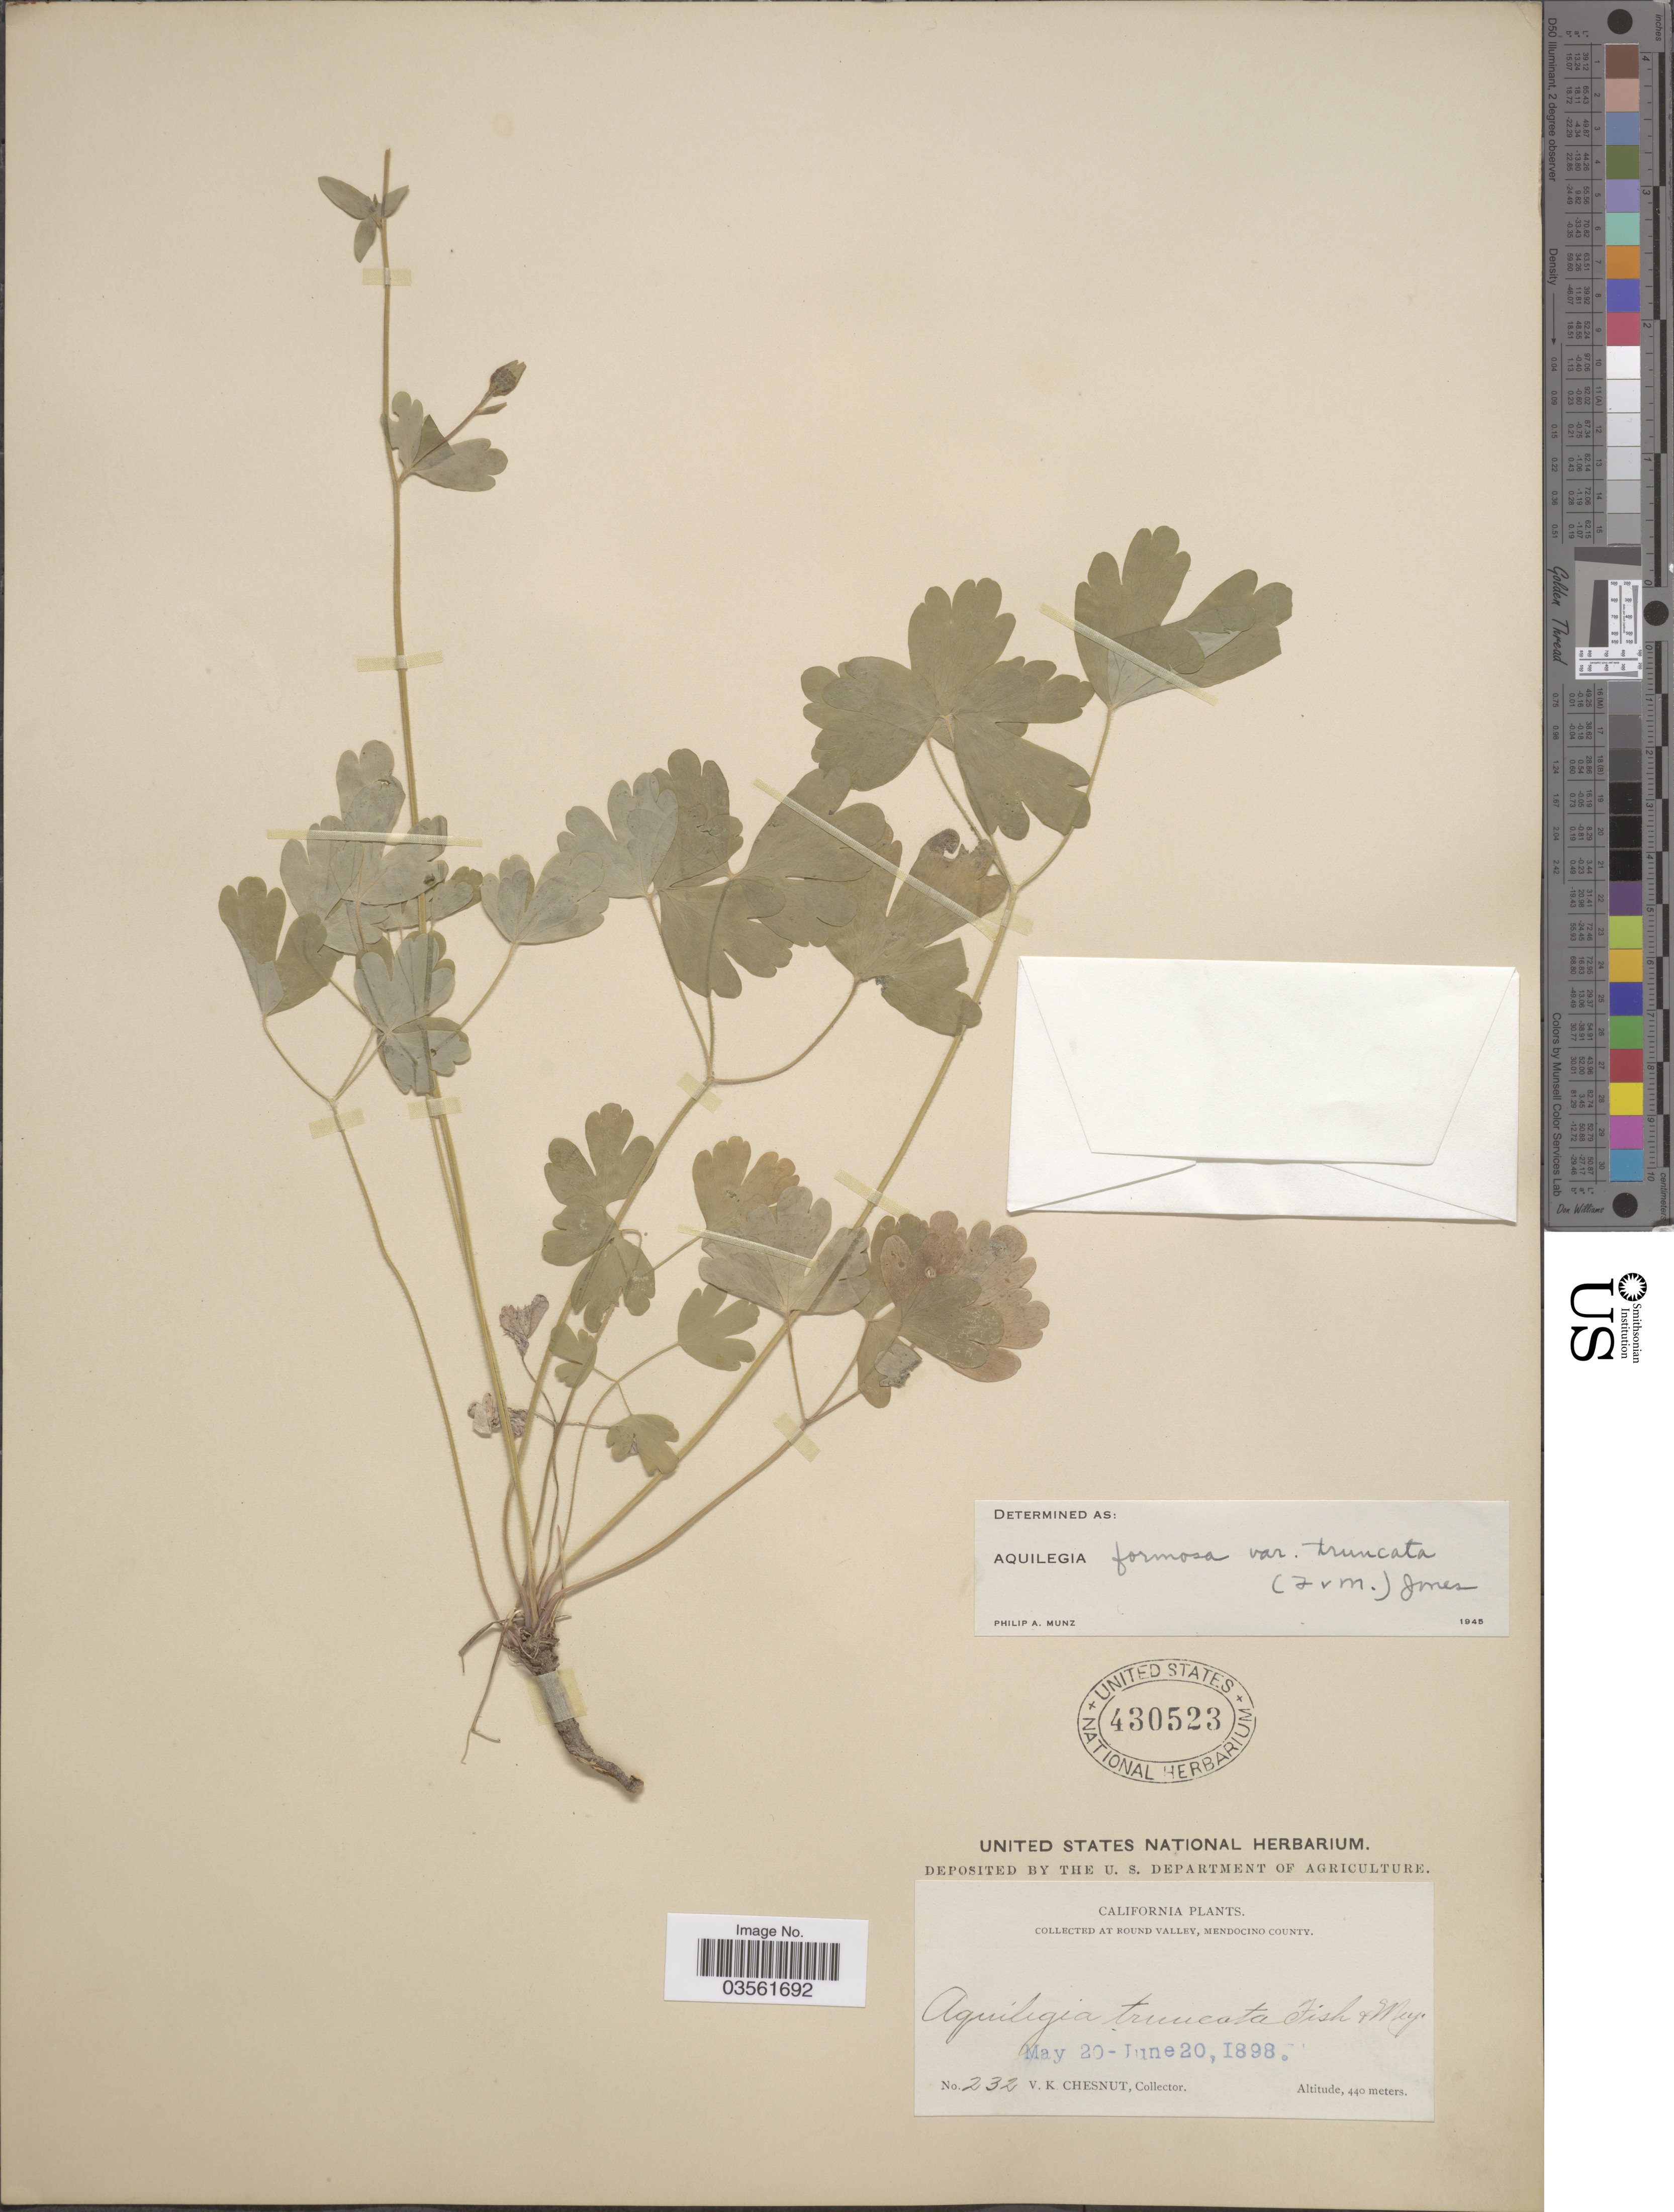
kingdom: Plantae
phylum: Tracheophyta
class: Magnoliopsida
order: Ranunculales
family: Ranunculaceae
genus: Aquilegia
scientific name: Aquilegia formosa var. truncata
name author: M.E. Jones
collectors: V. Chesnut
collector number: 232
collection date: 1898-05-20/1898-06-20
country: United States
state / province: California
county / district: Mendocino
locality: At Round Valley, Mendocino County.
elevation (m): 440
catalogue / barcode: US 430523